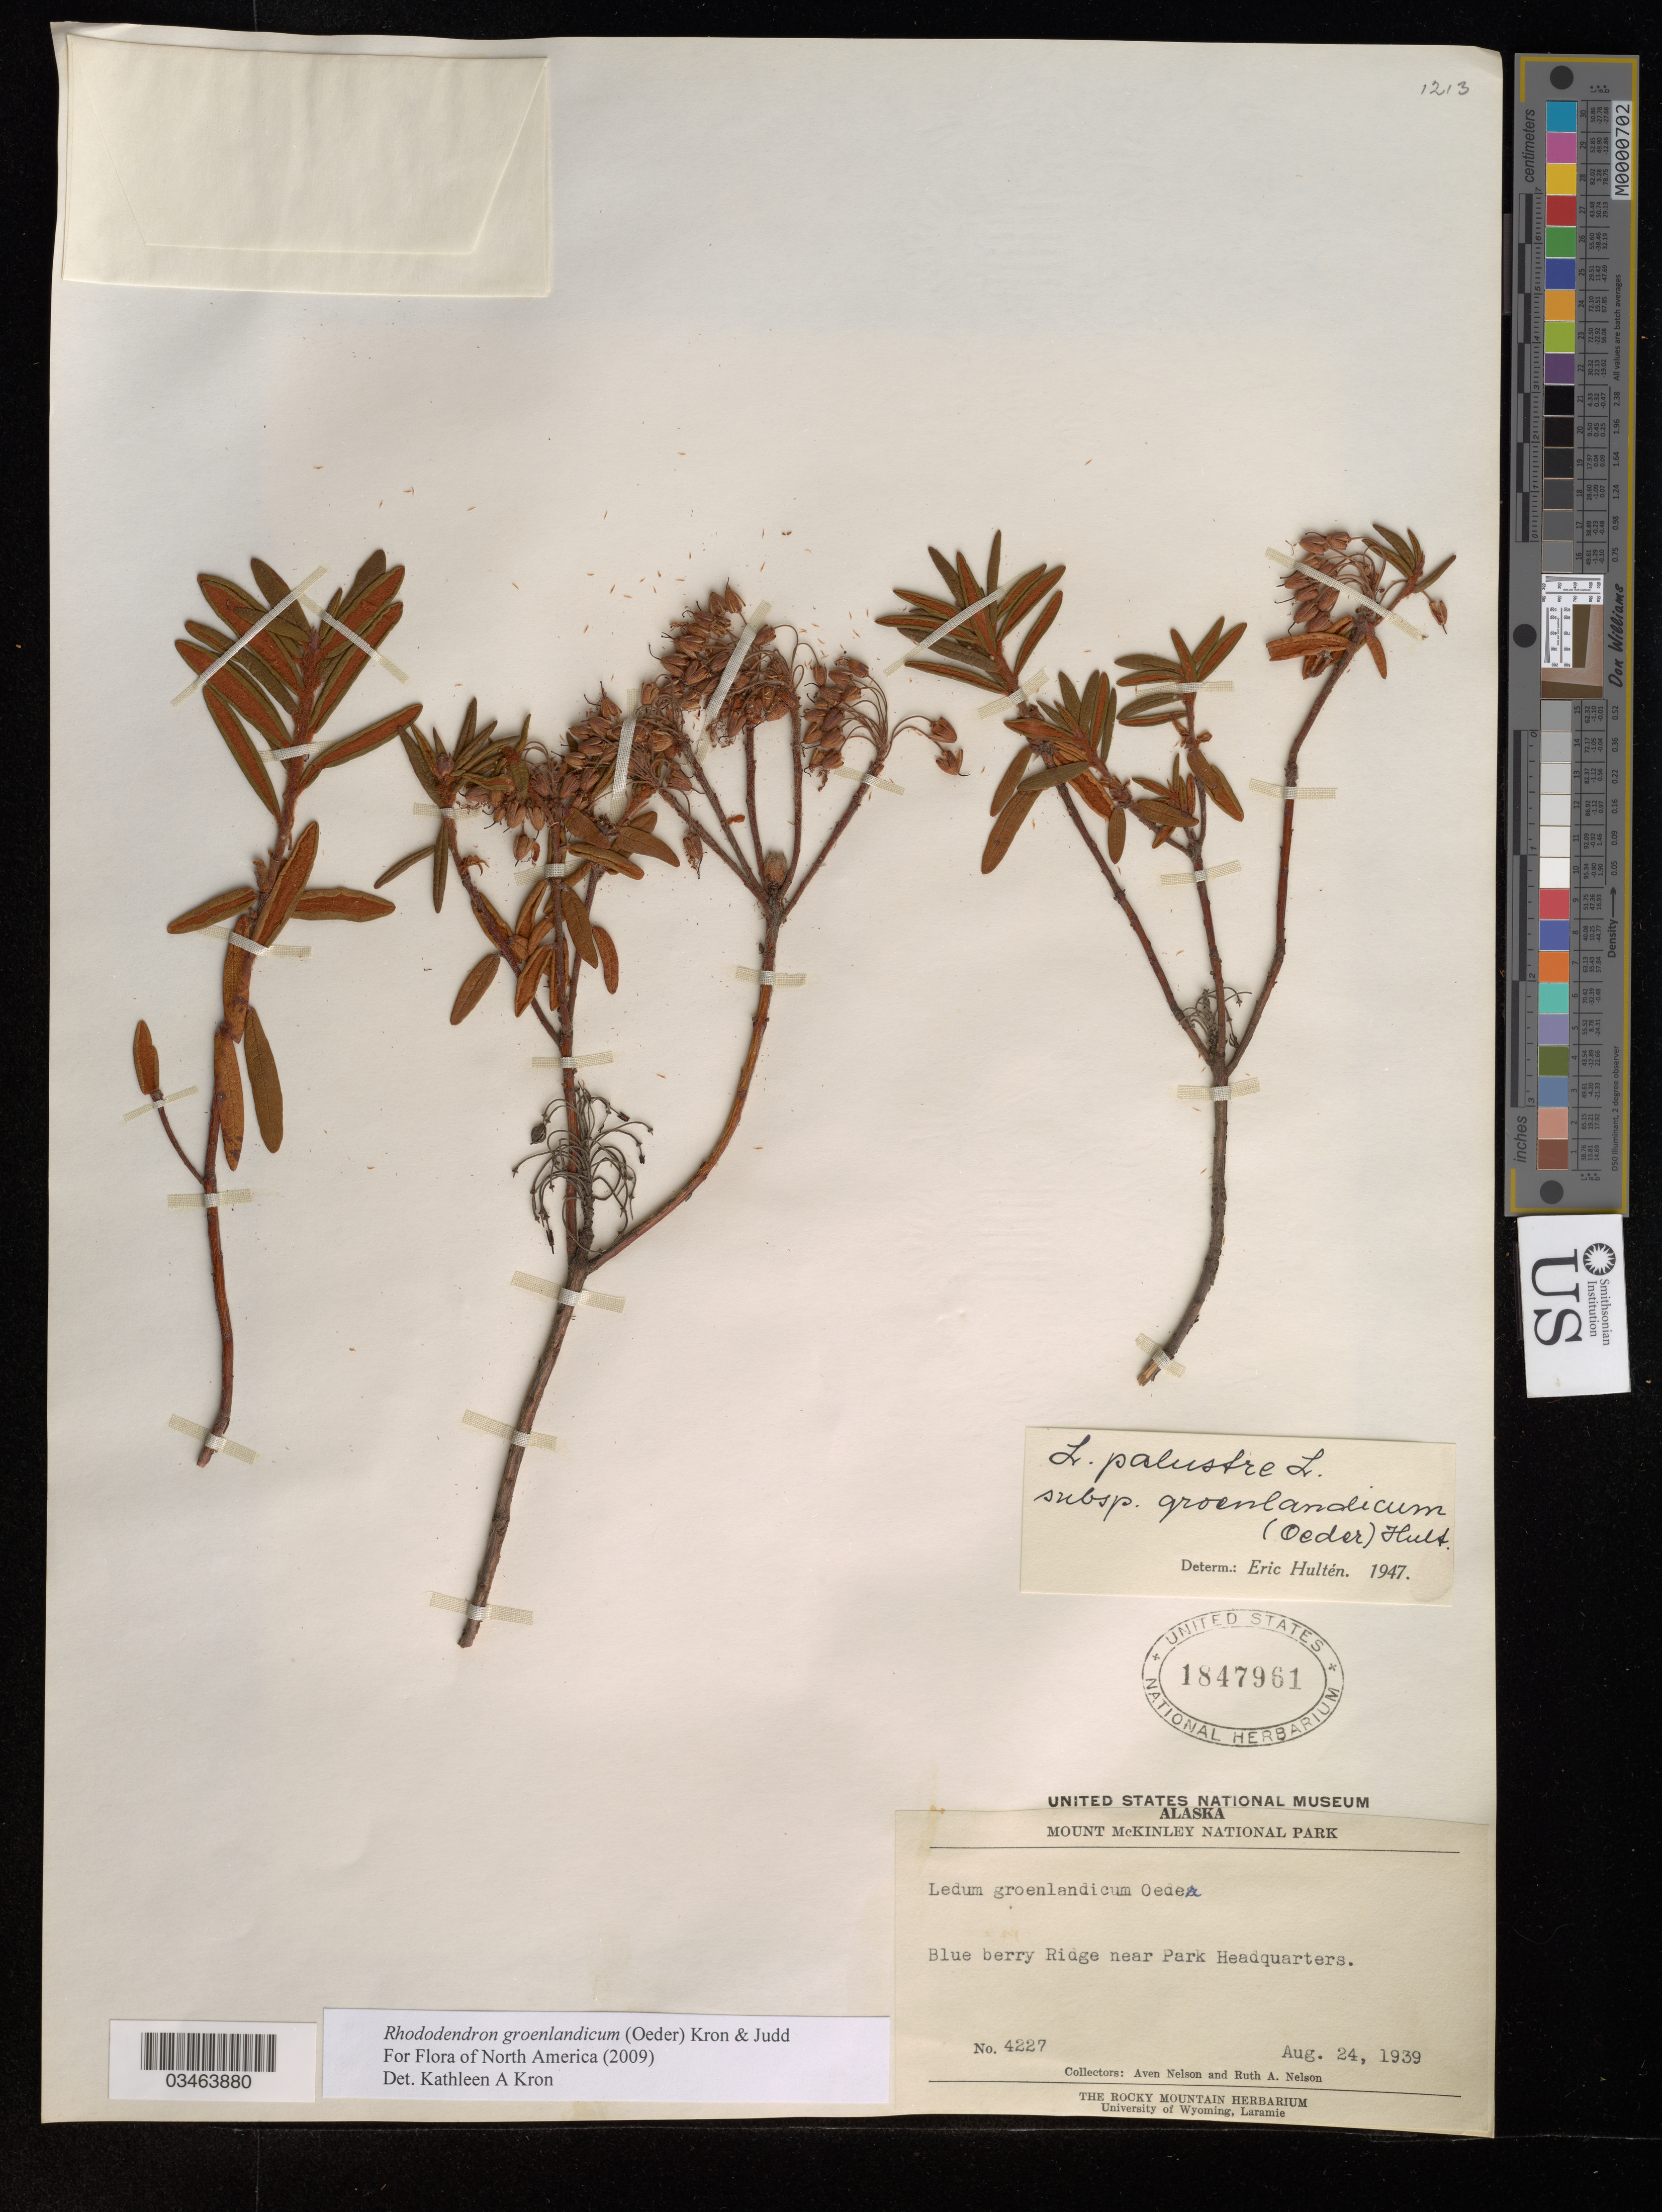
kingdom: Plantae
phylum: Tracheophyta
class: Magnoliopsida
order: Ericales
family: Ericaceae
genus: Rhododendron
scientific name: Rhododendron groenlandicum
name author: (Oeder) Kron & Judd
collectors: A. Nelson & R. A. Nelson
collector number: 4227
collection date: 1939-08-24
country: United States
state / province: Alaska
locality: Mount McKinley National Park. Blue berry Ridge near Park Headquarters.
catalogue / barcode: US 1847961